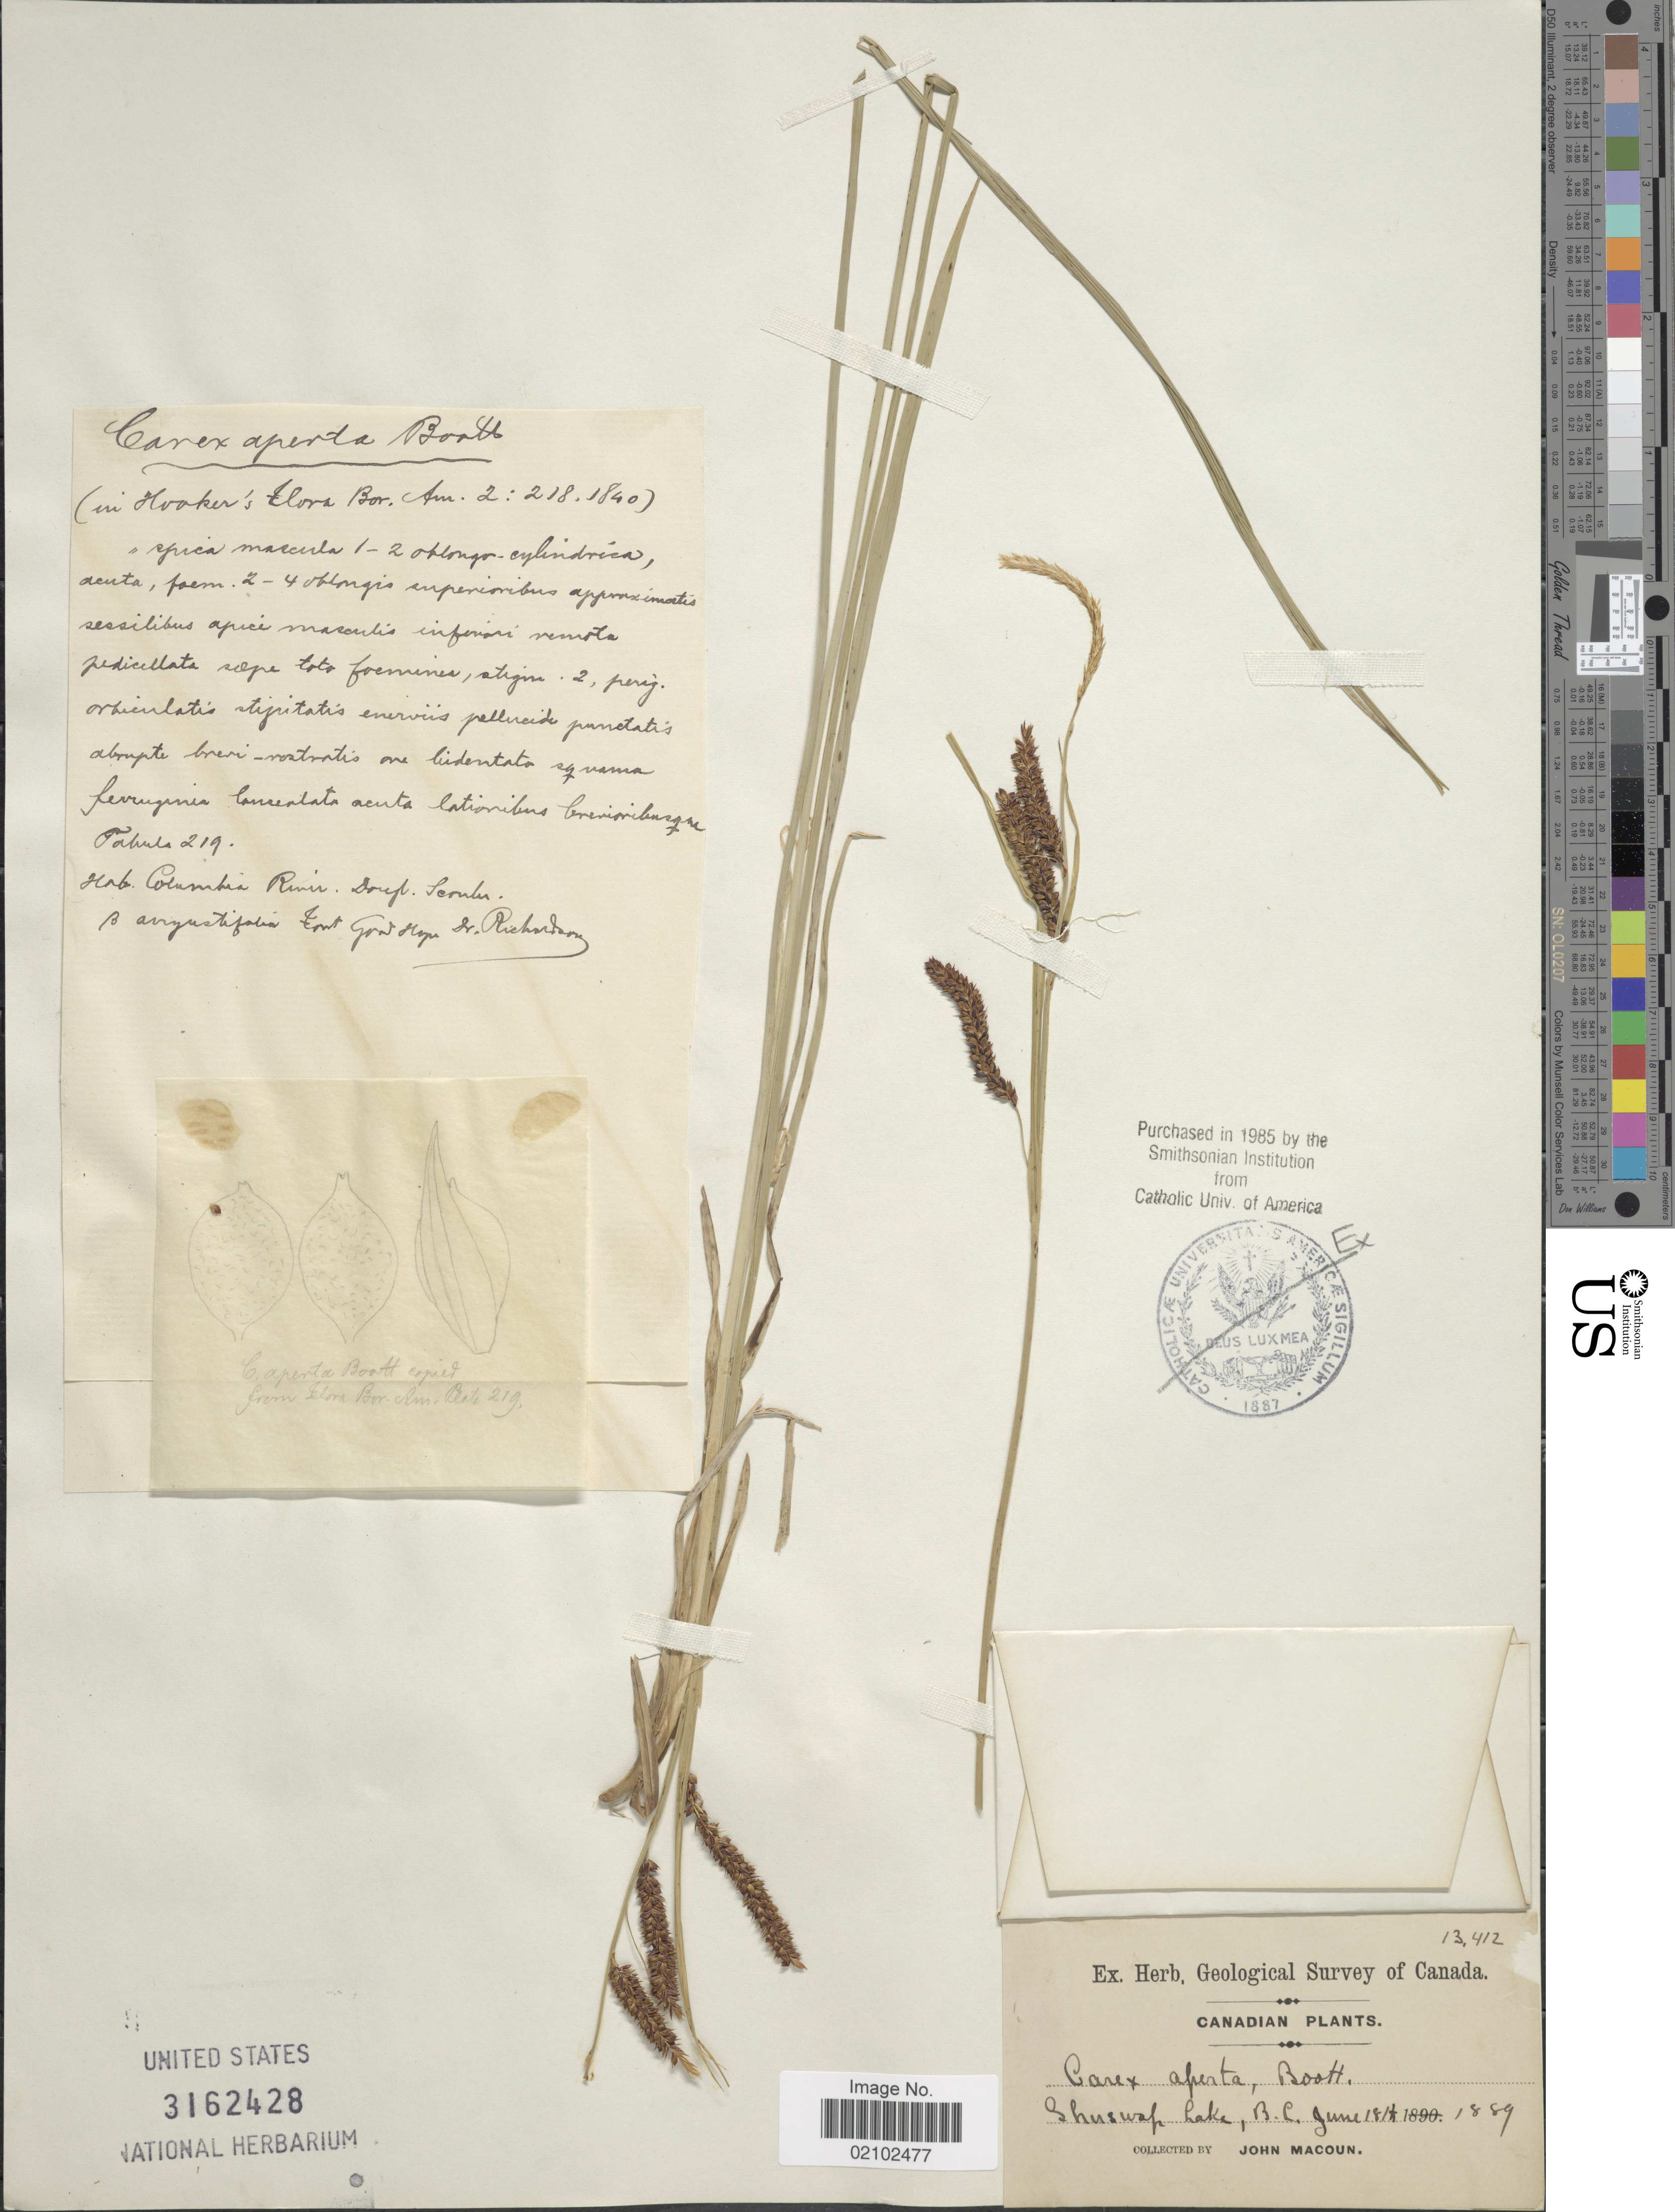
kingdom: Plantae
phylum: Tracheophyta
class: Liliopsida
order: Poales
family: Cyperaceae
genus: Carex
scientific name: Carex aperta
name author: Boott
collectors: J. Macoun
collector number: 13412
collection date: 1889-06-18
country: Canada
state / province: British Columbia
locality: Shuswap Lake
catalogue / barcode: US 3162428